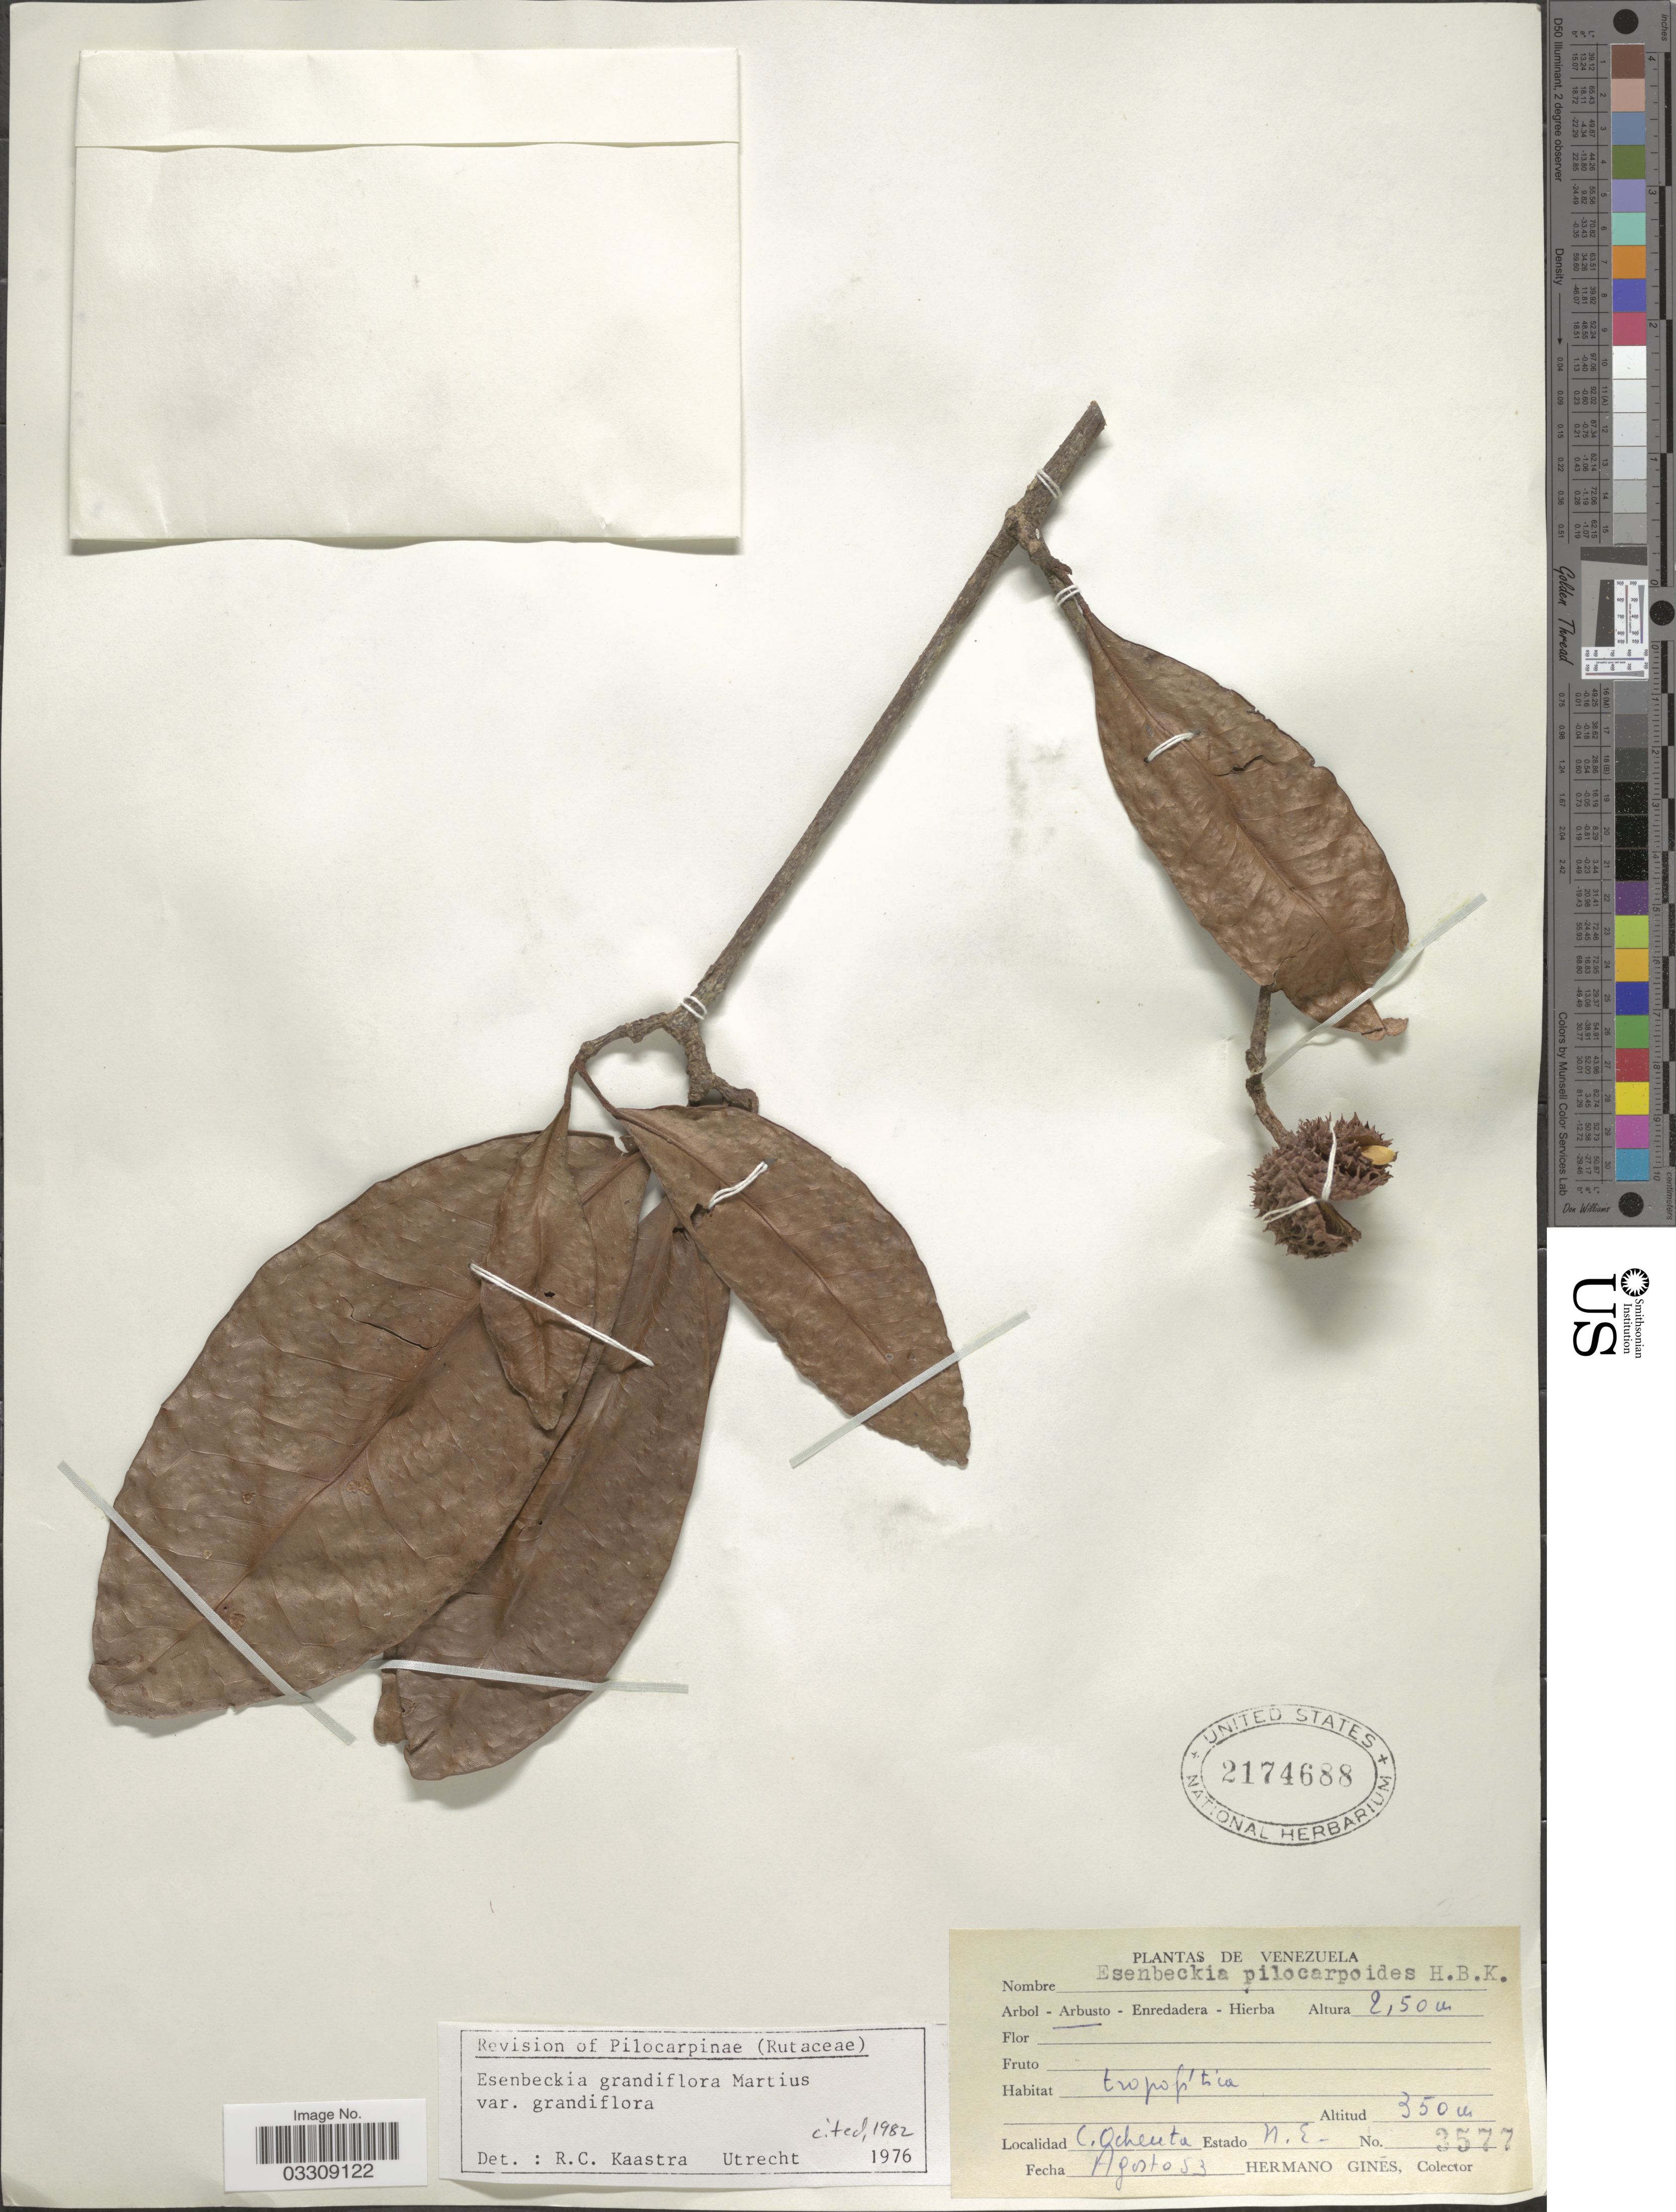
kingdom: Plantae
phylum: Tracheophyta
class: Magnoliopsida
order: Sapindales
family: Rutaceae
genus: Esenbeckia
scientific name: Esenbeckia grandiflora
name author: Mart.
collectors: Bro. Gines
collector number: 3577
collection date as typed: Transcribed d/m/y: /8/53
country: Venezuela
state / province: Nueva Esparta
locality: C. Ochueta. Estado N.E.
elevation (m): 350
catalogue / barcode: US 2174688